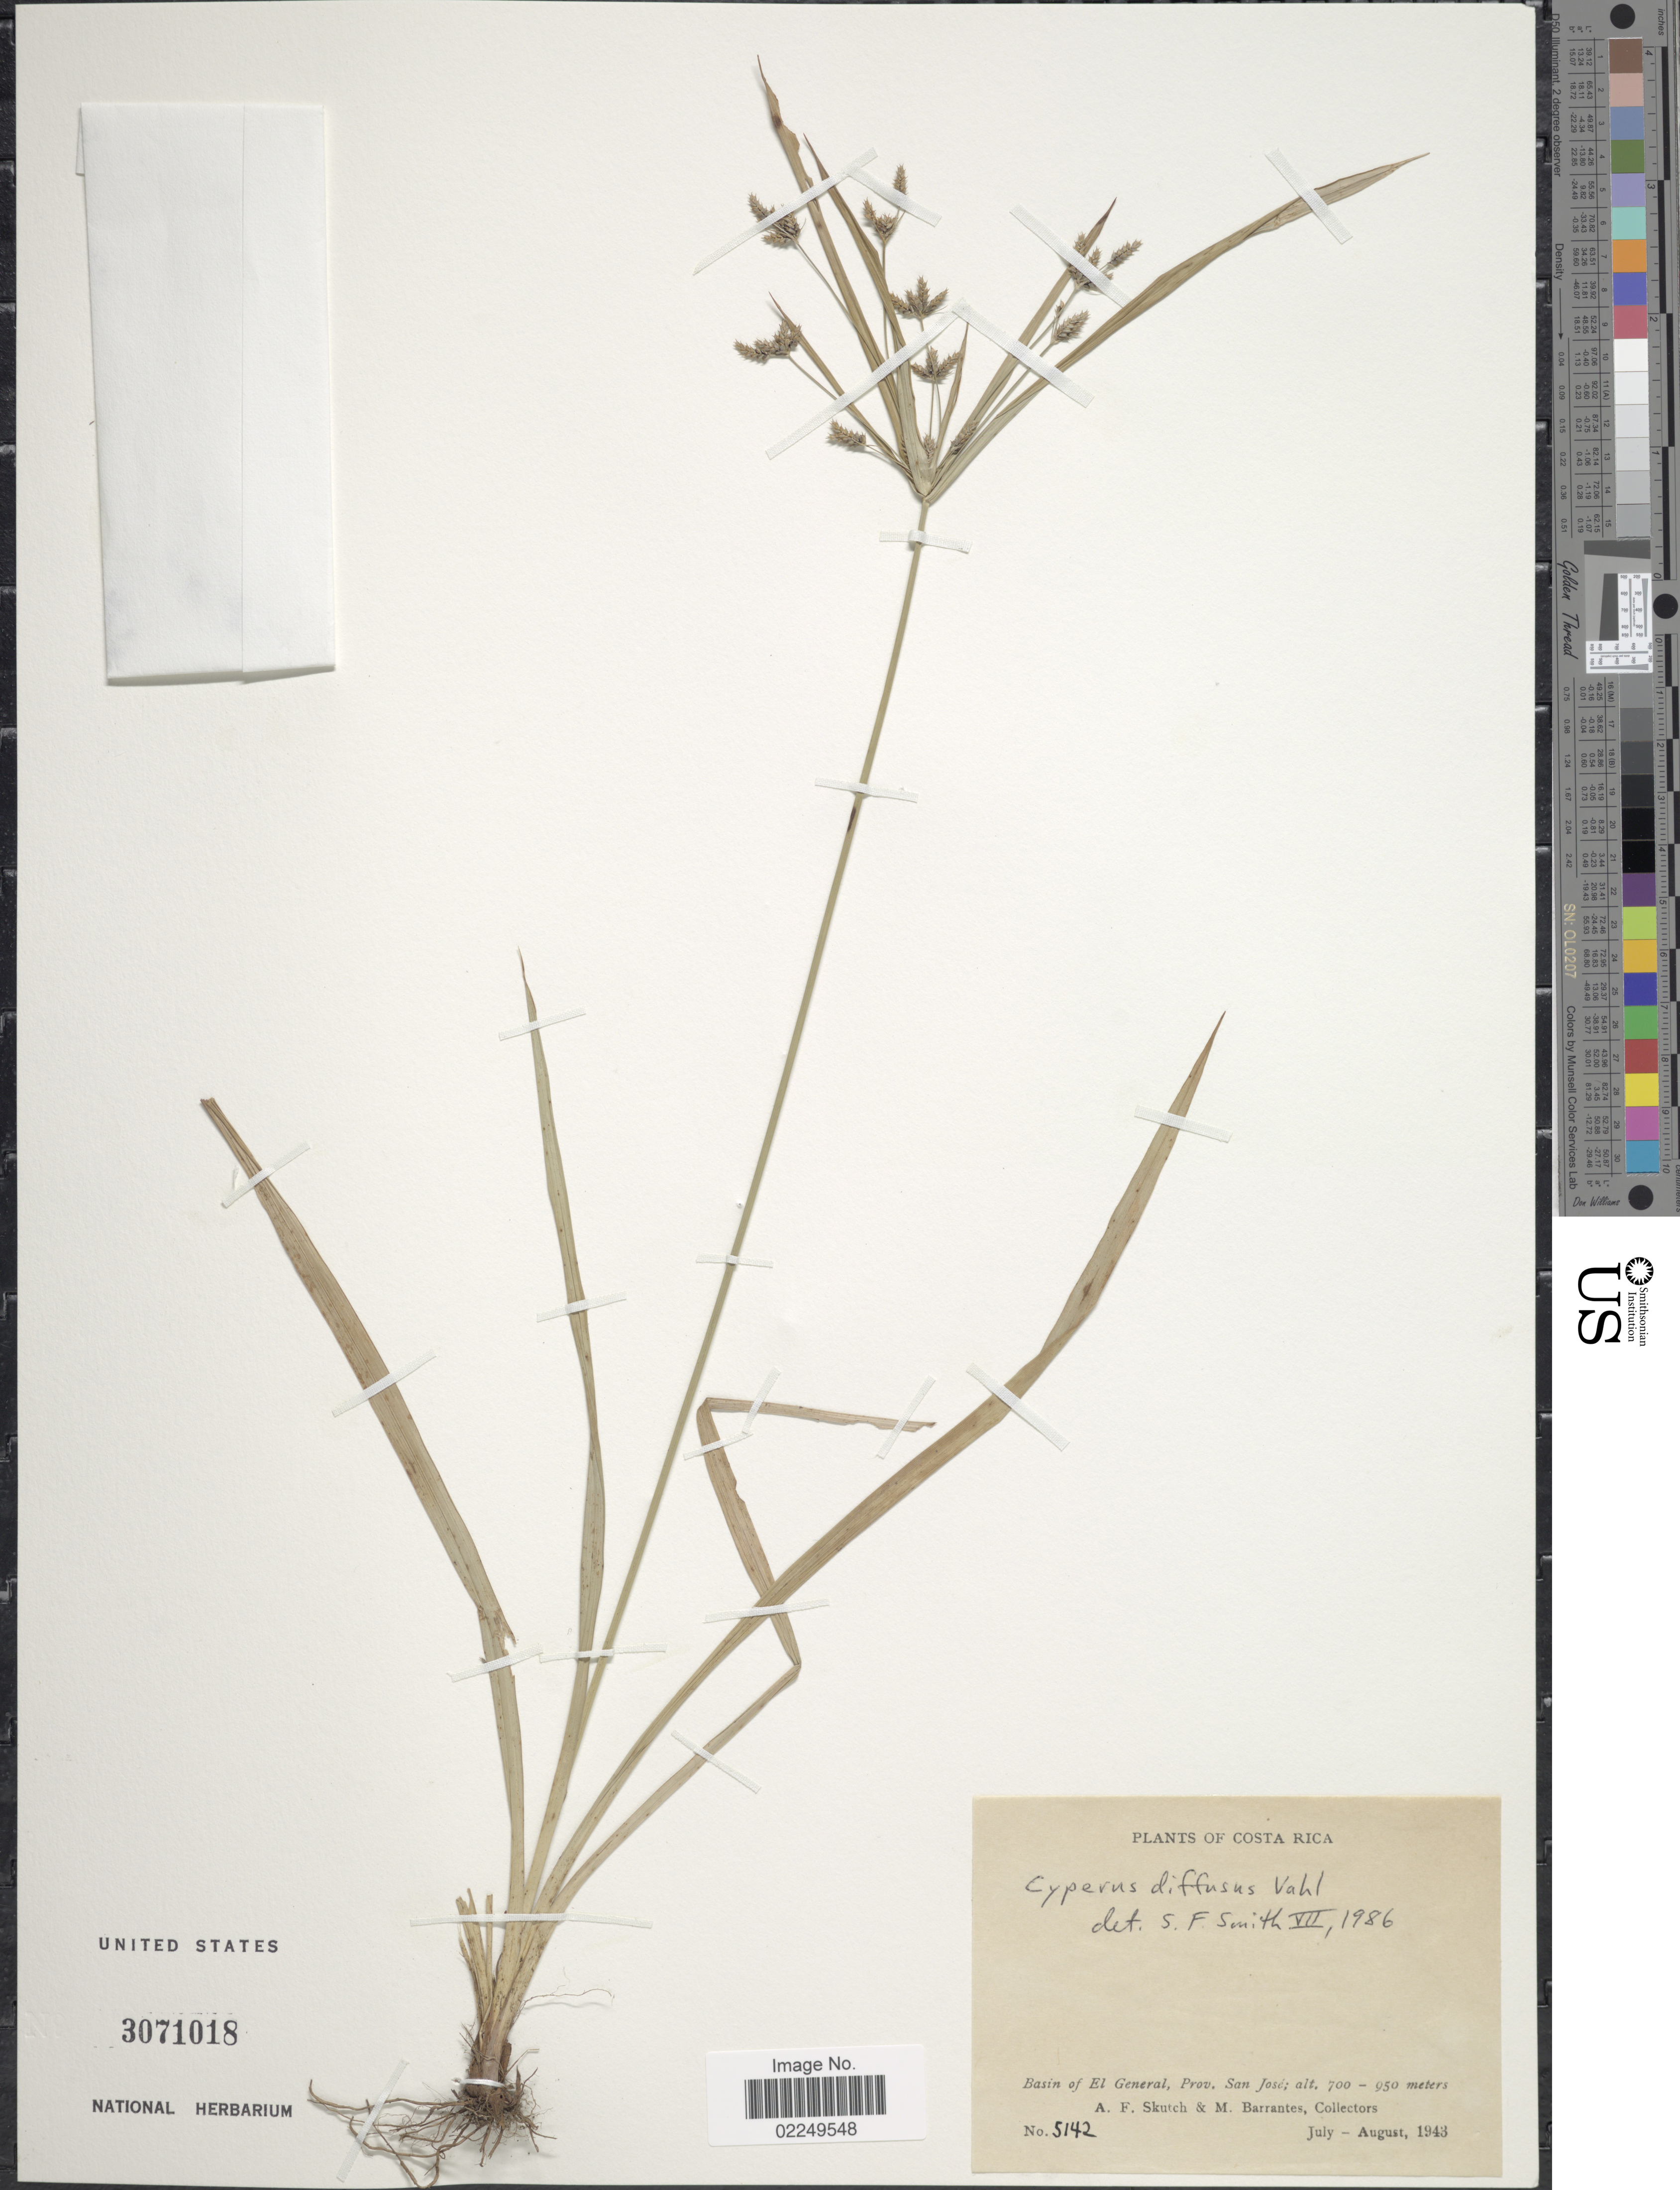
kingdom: Plantae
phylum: Tracheophyta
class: Liliopsida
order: Poales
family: Cyperaceae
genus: Cyperus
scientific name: Cyperus laxus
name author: Lam.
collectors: A. F. Skutch & M. Barrantes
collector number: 5142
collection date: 1943-07/1943-08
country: Costa Rica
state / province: San José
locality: Basin of El General, Prov. San Jose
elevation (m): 700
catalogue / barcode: US 3071018